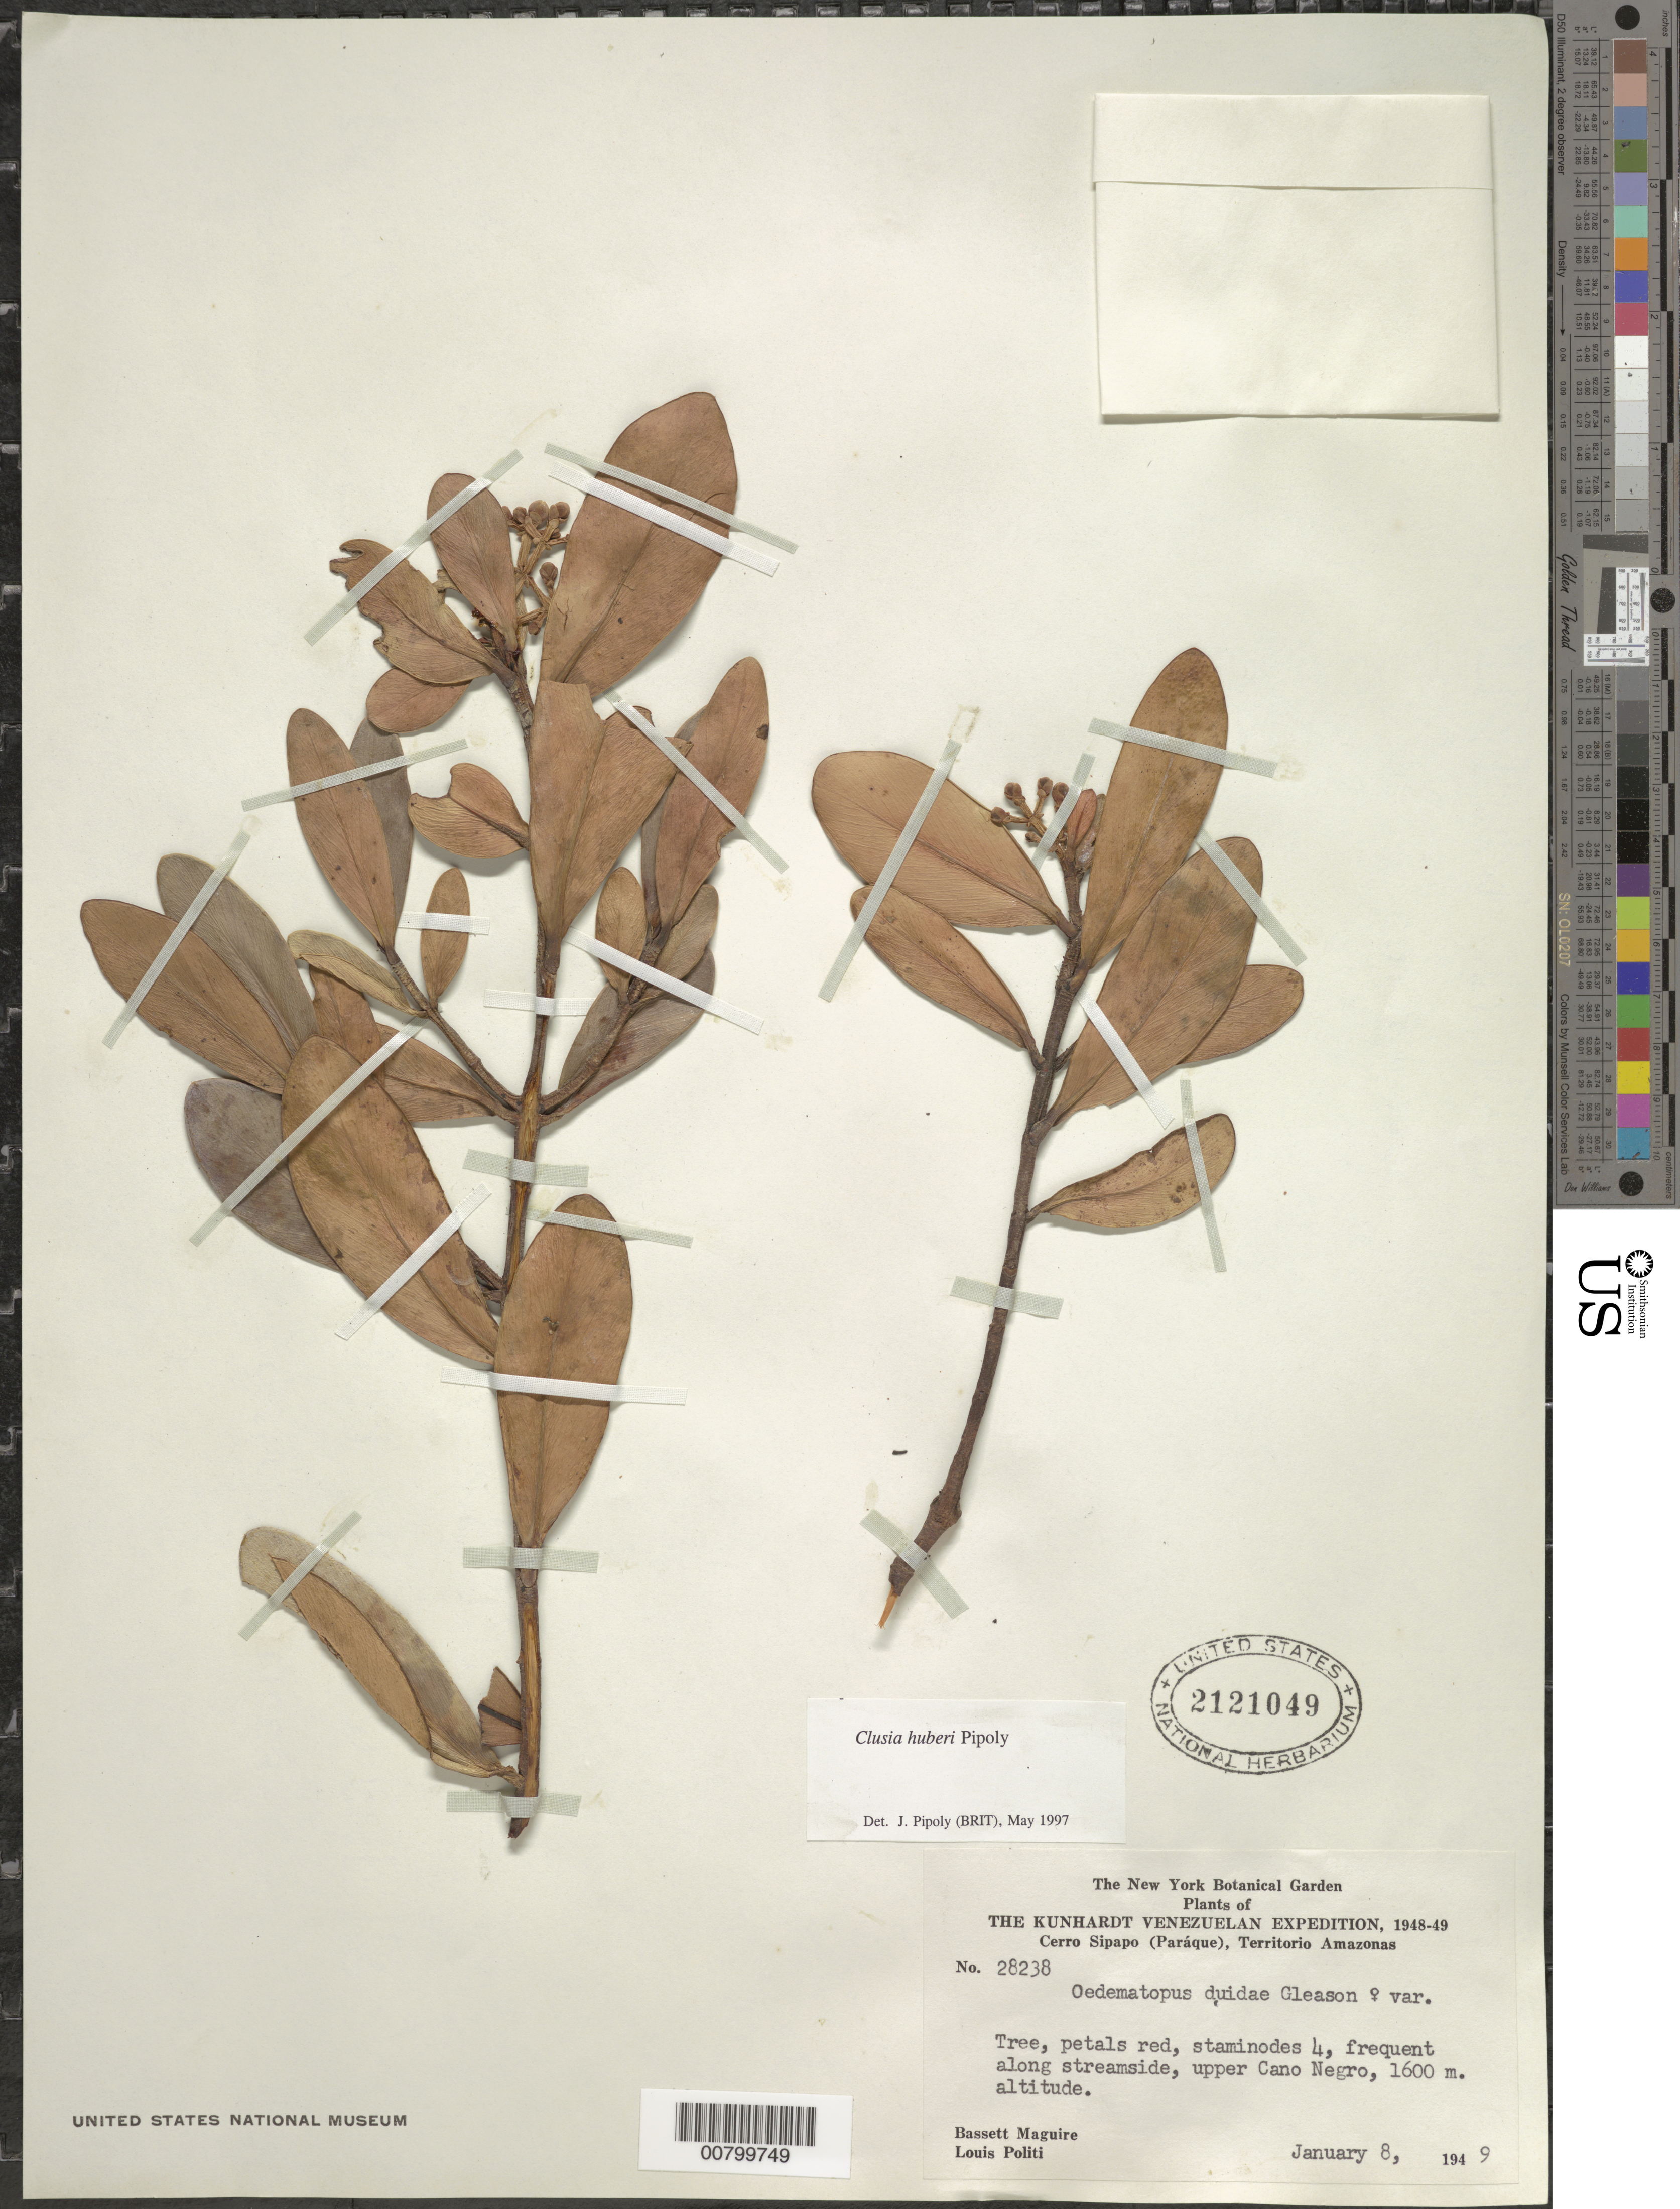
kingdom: Plantae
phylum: Tracheophyta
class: Magnoliopsida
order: Malpighiales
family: Clusiaceae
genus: Clusia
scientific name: Clusia huberi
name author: Pipoly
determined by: Pipoly, J. J., III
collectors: B. Maguire & L. Politi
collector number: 28238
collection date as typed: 8-Jan-49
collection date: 1949-01-08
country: Venezuela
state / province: Amazonas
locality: Cerro Sipapo (Paráque), upper Caño Negro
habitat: Streamside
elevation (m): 1600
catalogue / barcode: US 2121049